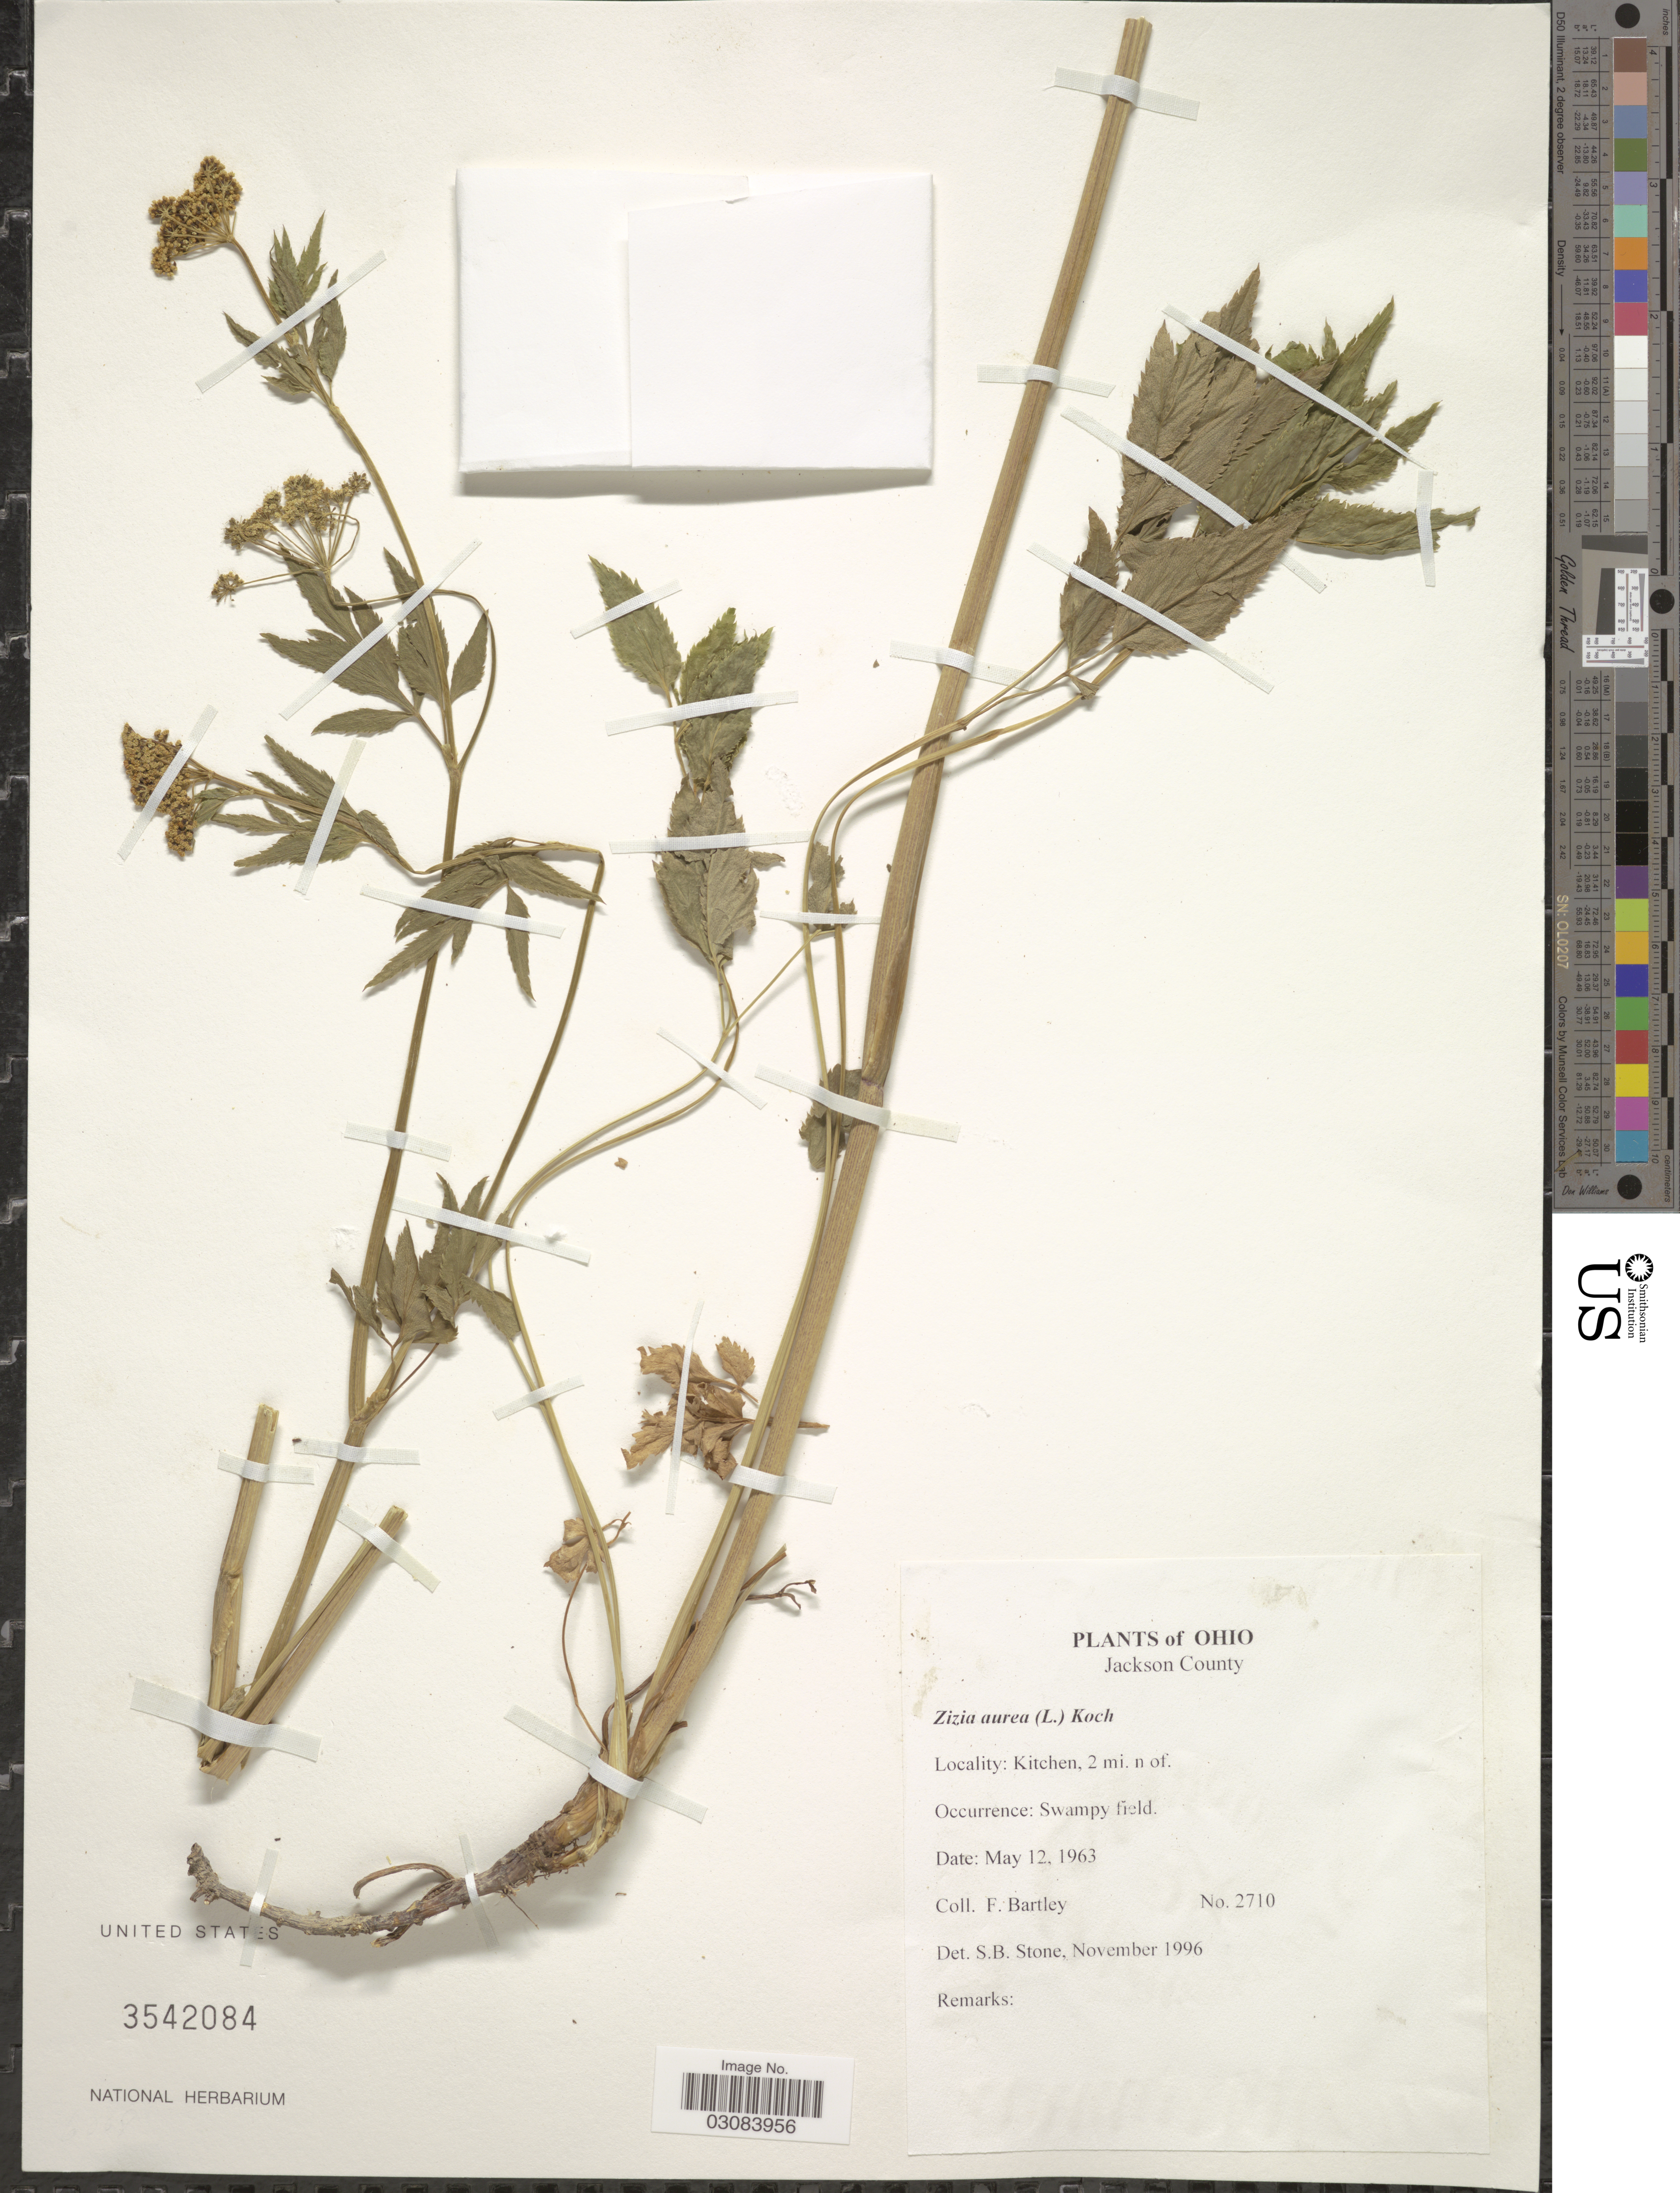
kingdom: Plantae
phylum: Tracheophyta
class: Magnoliopsida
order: Apiales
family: Apiaceae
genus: Zizia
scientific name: Zizia aurea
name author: (L.) Koch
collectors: F. Bartley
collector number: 2710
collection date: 1963-05-12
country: United States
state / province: Ohio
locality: Jackson County, Kitchen, 2 mi. n. of. Swampy field.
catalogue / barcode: US 3542084